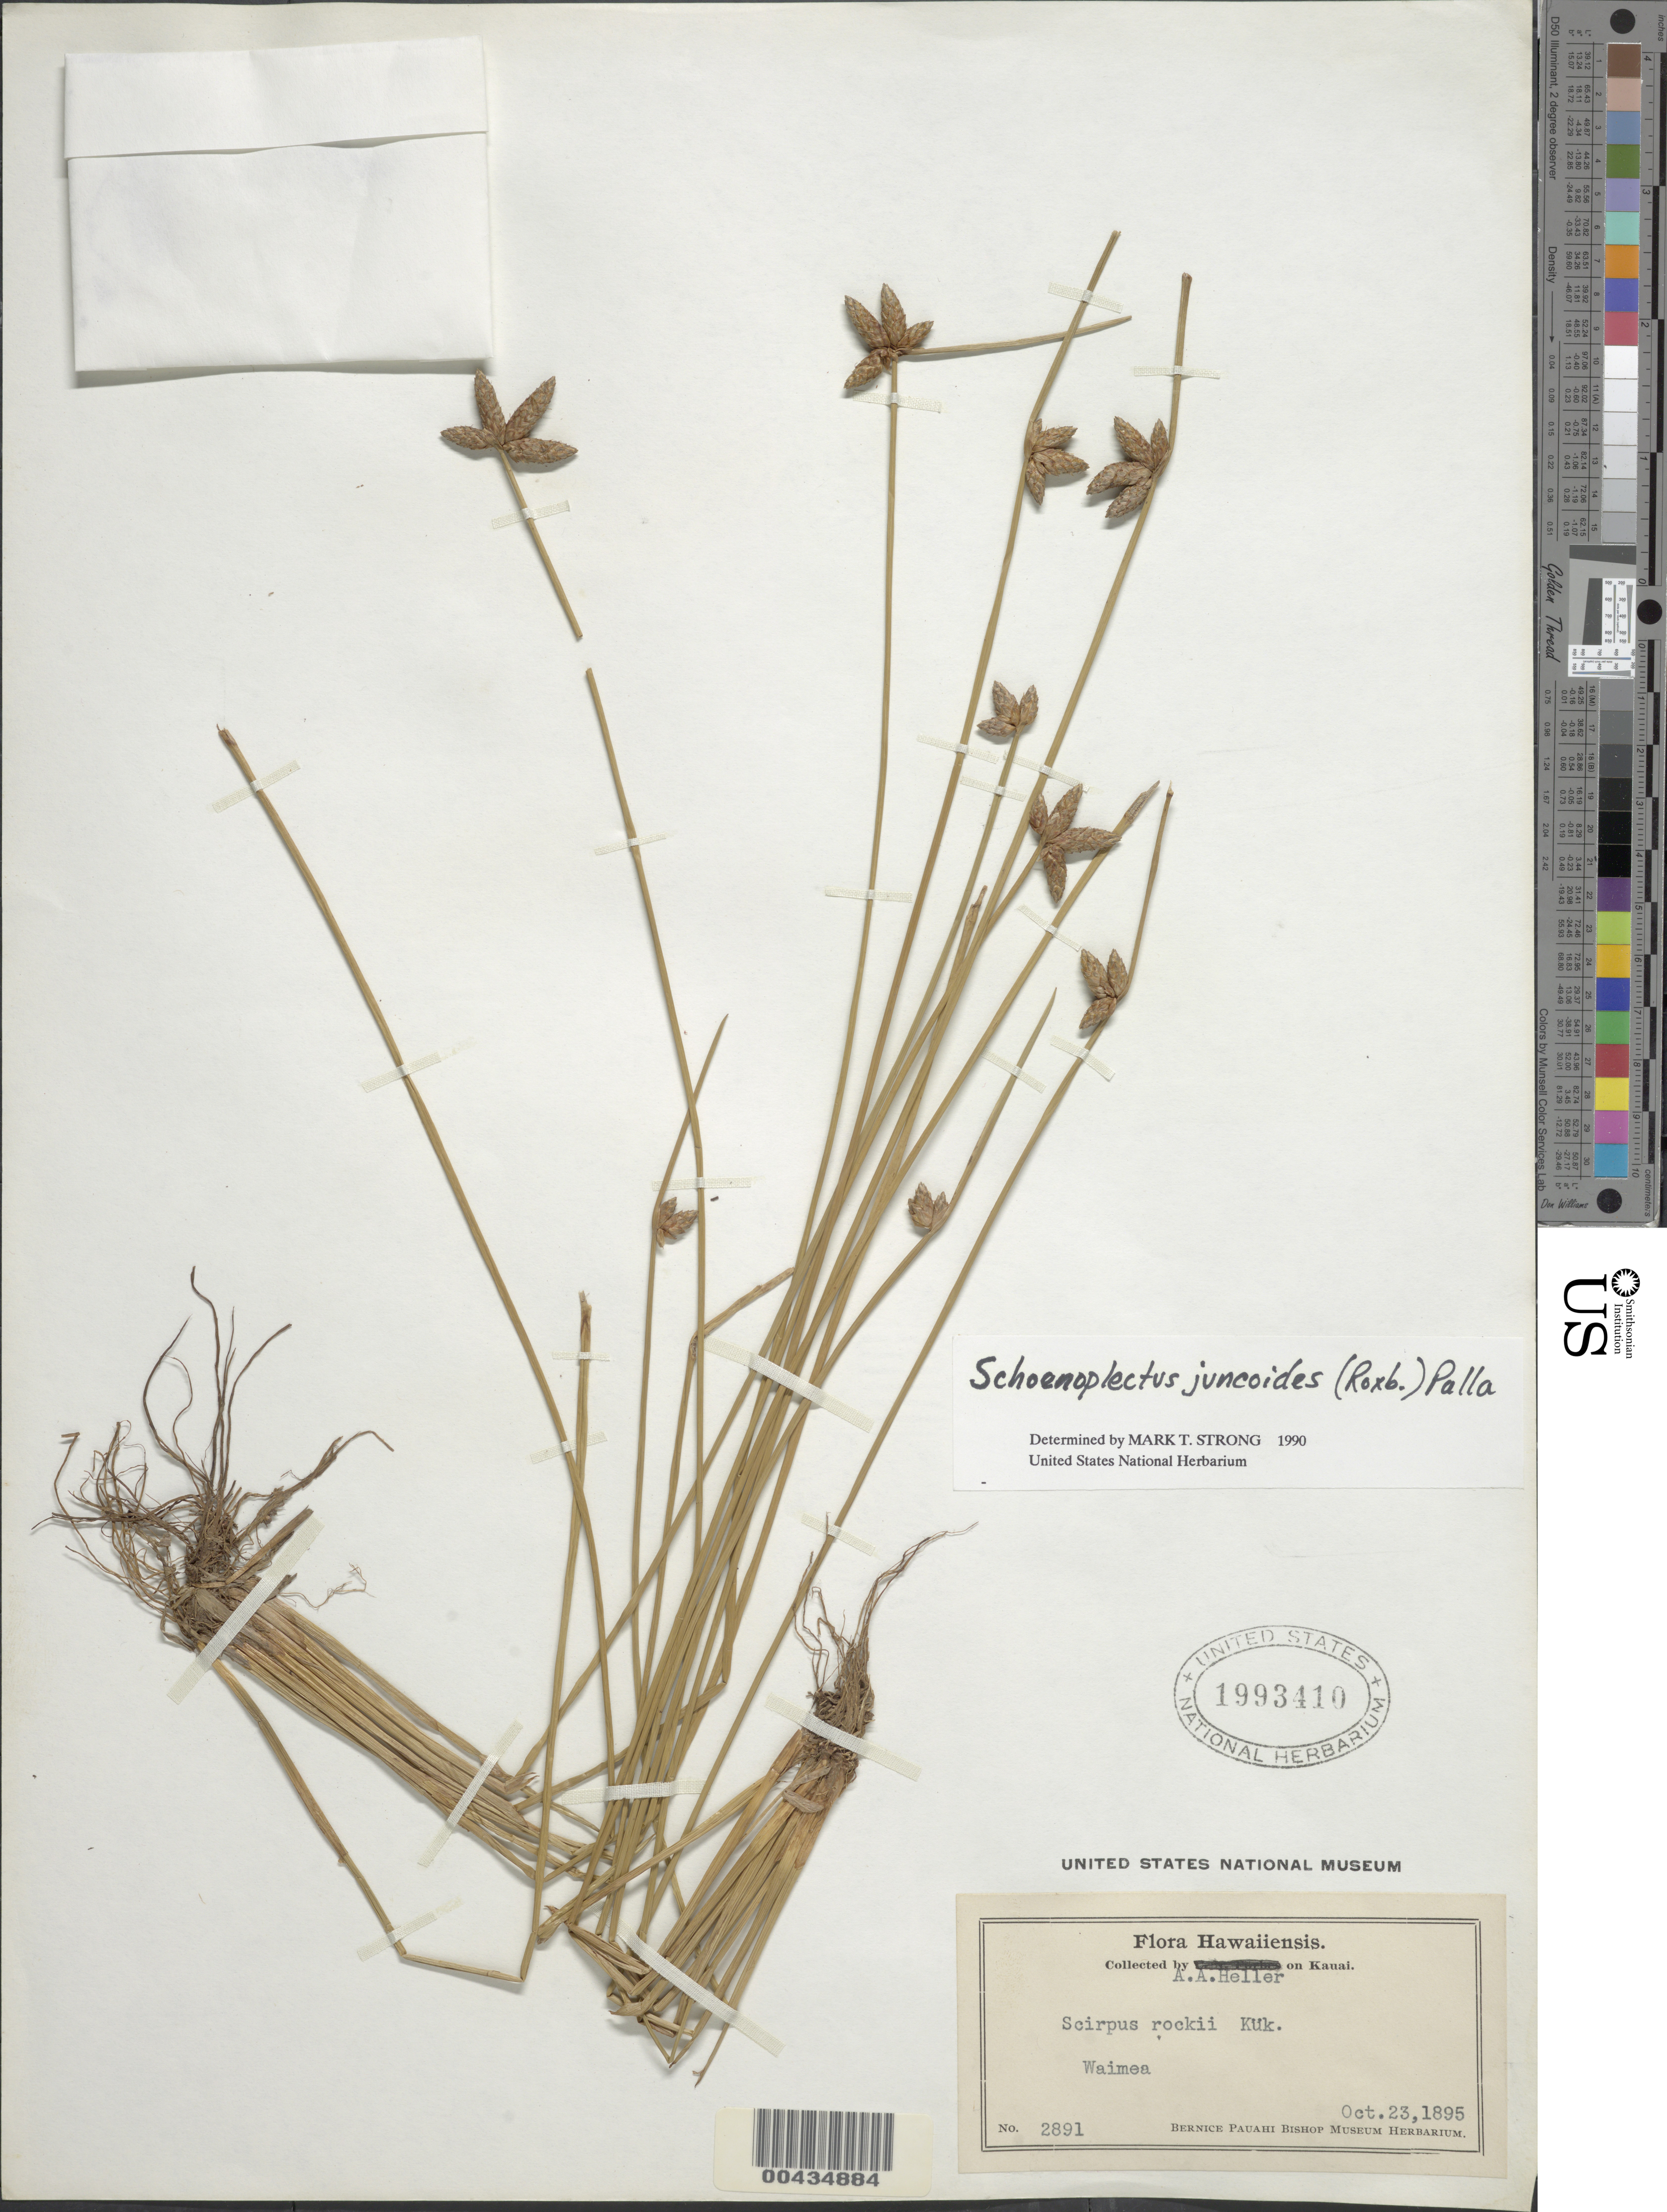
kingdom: Plantae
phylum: Tracheophyta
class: Liliopsida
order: Poales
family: Cyperaceae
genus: Schoenoplectiella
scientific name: Schoenoplectiella juncoides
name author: (Roxb.)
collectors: A. A. Heller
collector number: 2891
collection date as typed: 23 Oct 1895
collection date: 1895-10-23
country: United States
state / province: Hawaii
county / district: Kauai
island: Kaua'i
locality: Waimea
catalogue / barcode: US 1993410